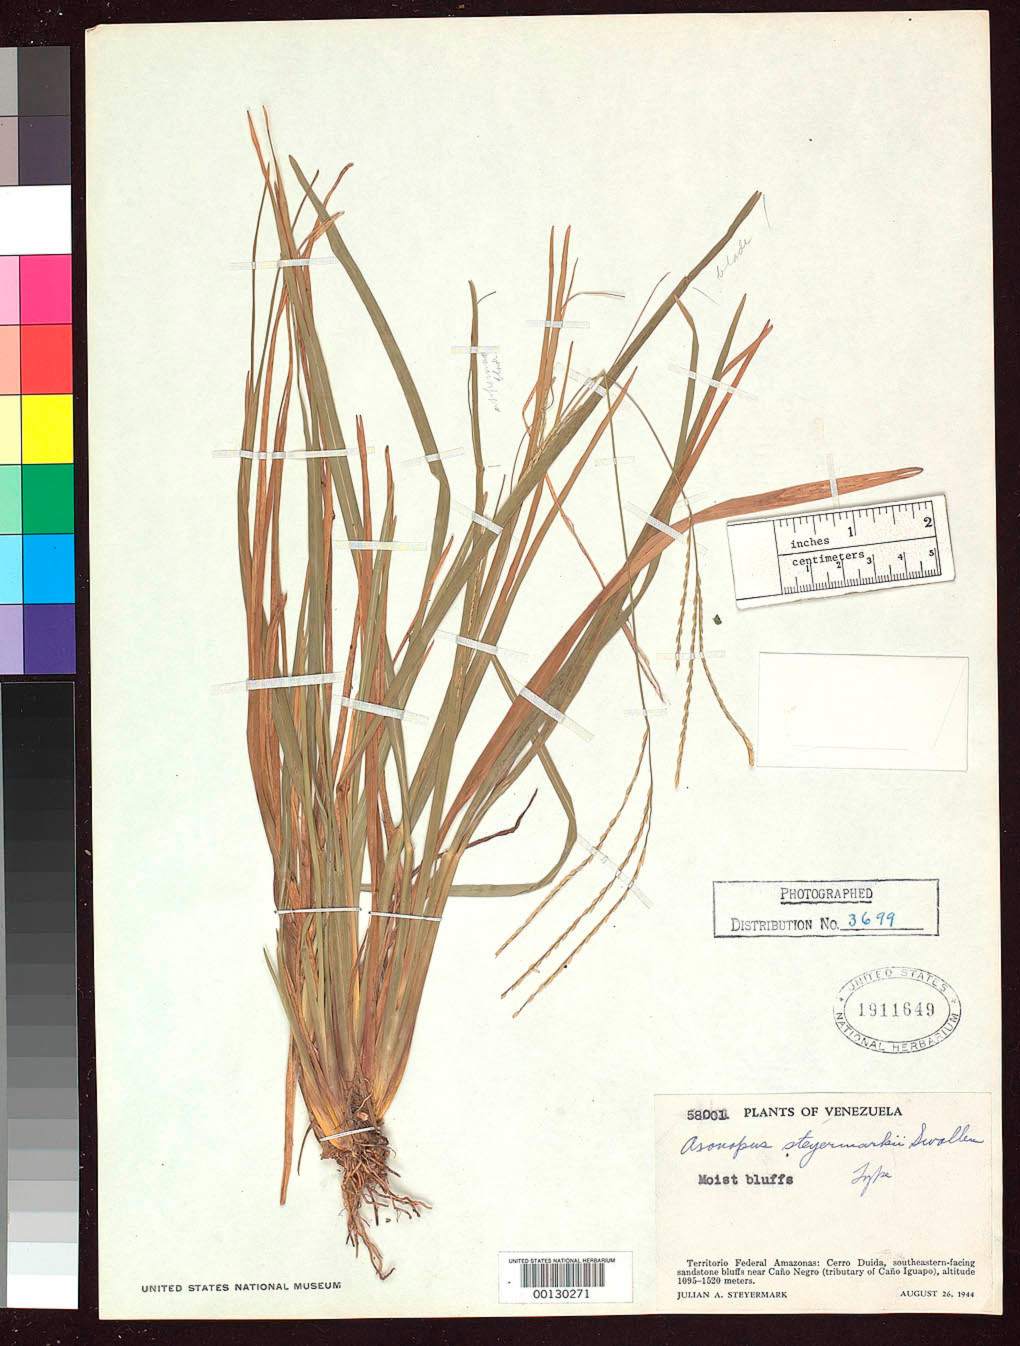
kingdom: Plantae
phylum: Tracheophyta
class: Liliopsida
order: Poales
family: Poaceae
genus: Axonopus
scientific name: Axonopus steyermarkii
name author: Swallen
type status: Holotype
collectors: J. Steyermark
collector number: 58001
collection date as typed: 26 Aug 1944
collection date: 1944-08-26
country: Venezuela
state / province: Amazonas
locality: Cerro Duida, SE facing sandstone bluffs near Cano Negro, tributary of Cano Iguapo.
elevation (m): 1095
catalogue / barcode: US 1911649